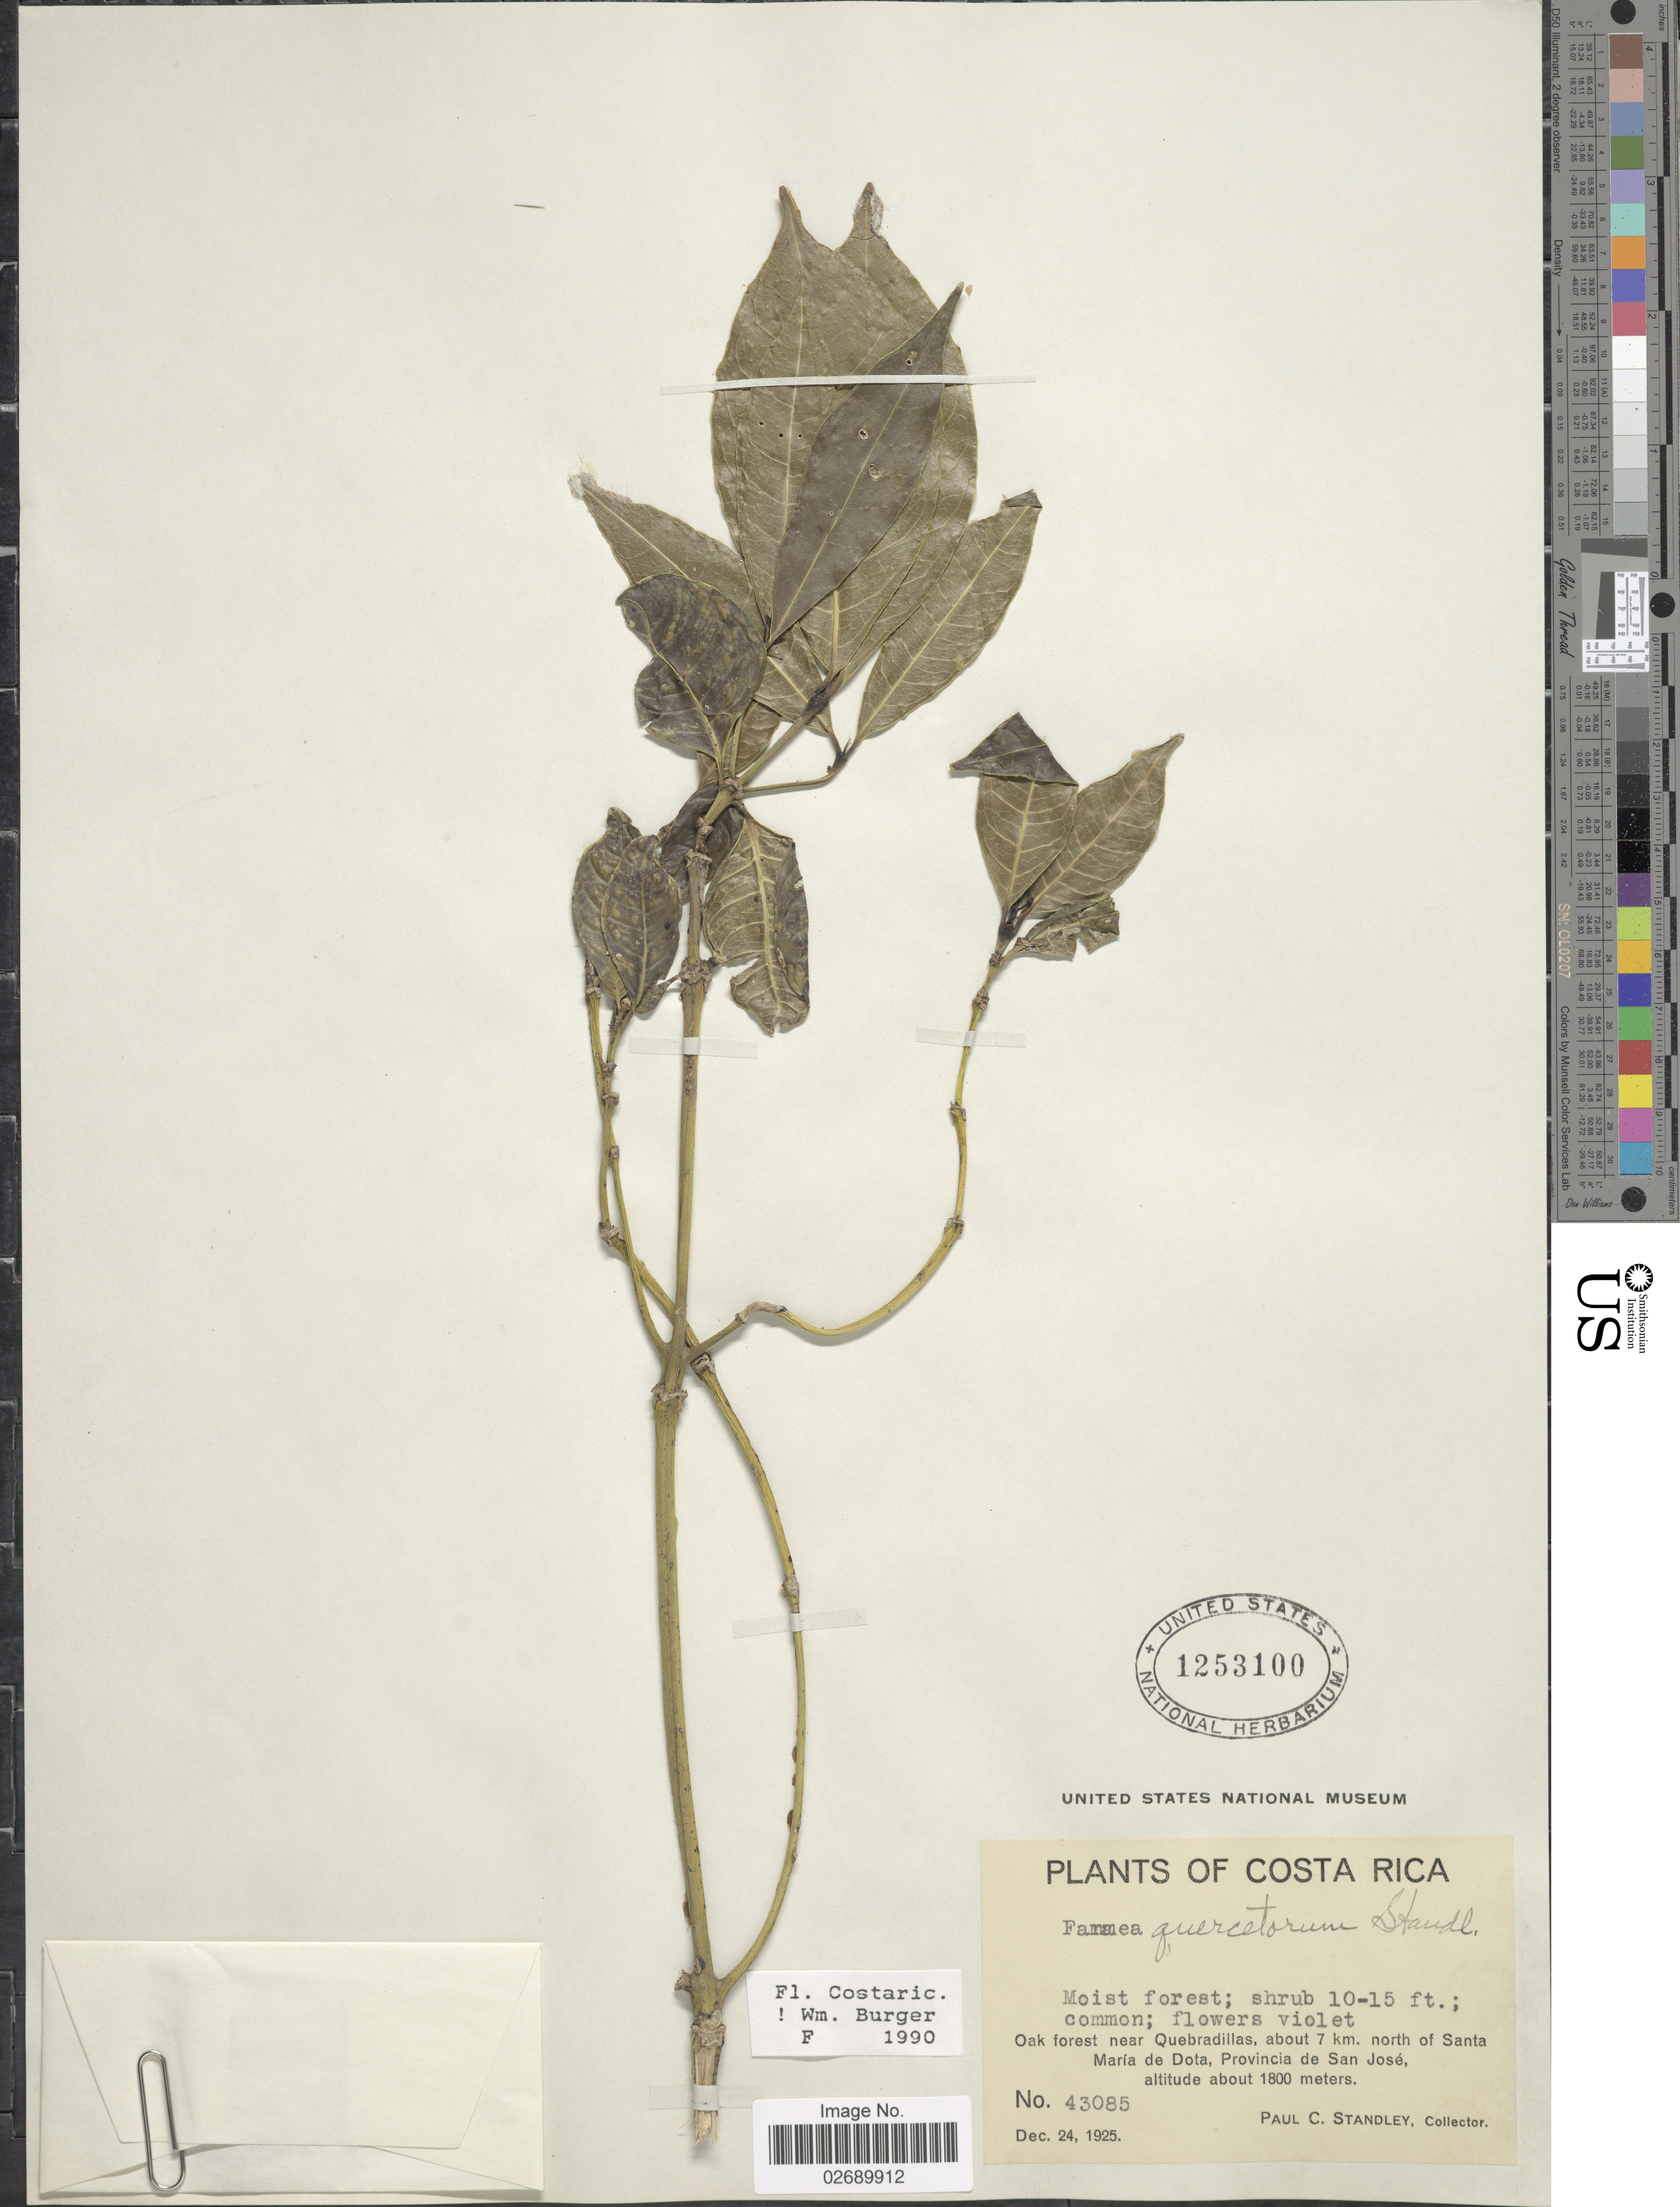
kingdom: Plantae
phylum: Tracheophyta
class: Magnoliopsida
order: Gentianales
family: Rubiaceae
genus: Faramea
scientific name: Faramea quercetorum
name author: Standl.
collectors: P. C. Standley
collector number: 43085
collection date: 1925-12-24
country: Costa Rica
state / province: San José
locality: Oak forest near Quebradillas, about 7 km. north of Santa Maria de Dota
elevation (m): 1800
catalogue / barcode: US 1253100